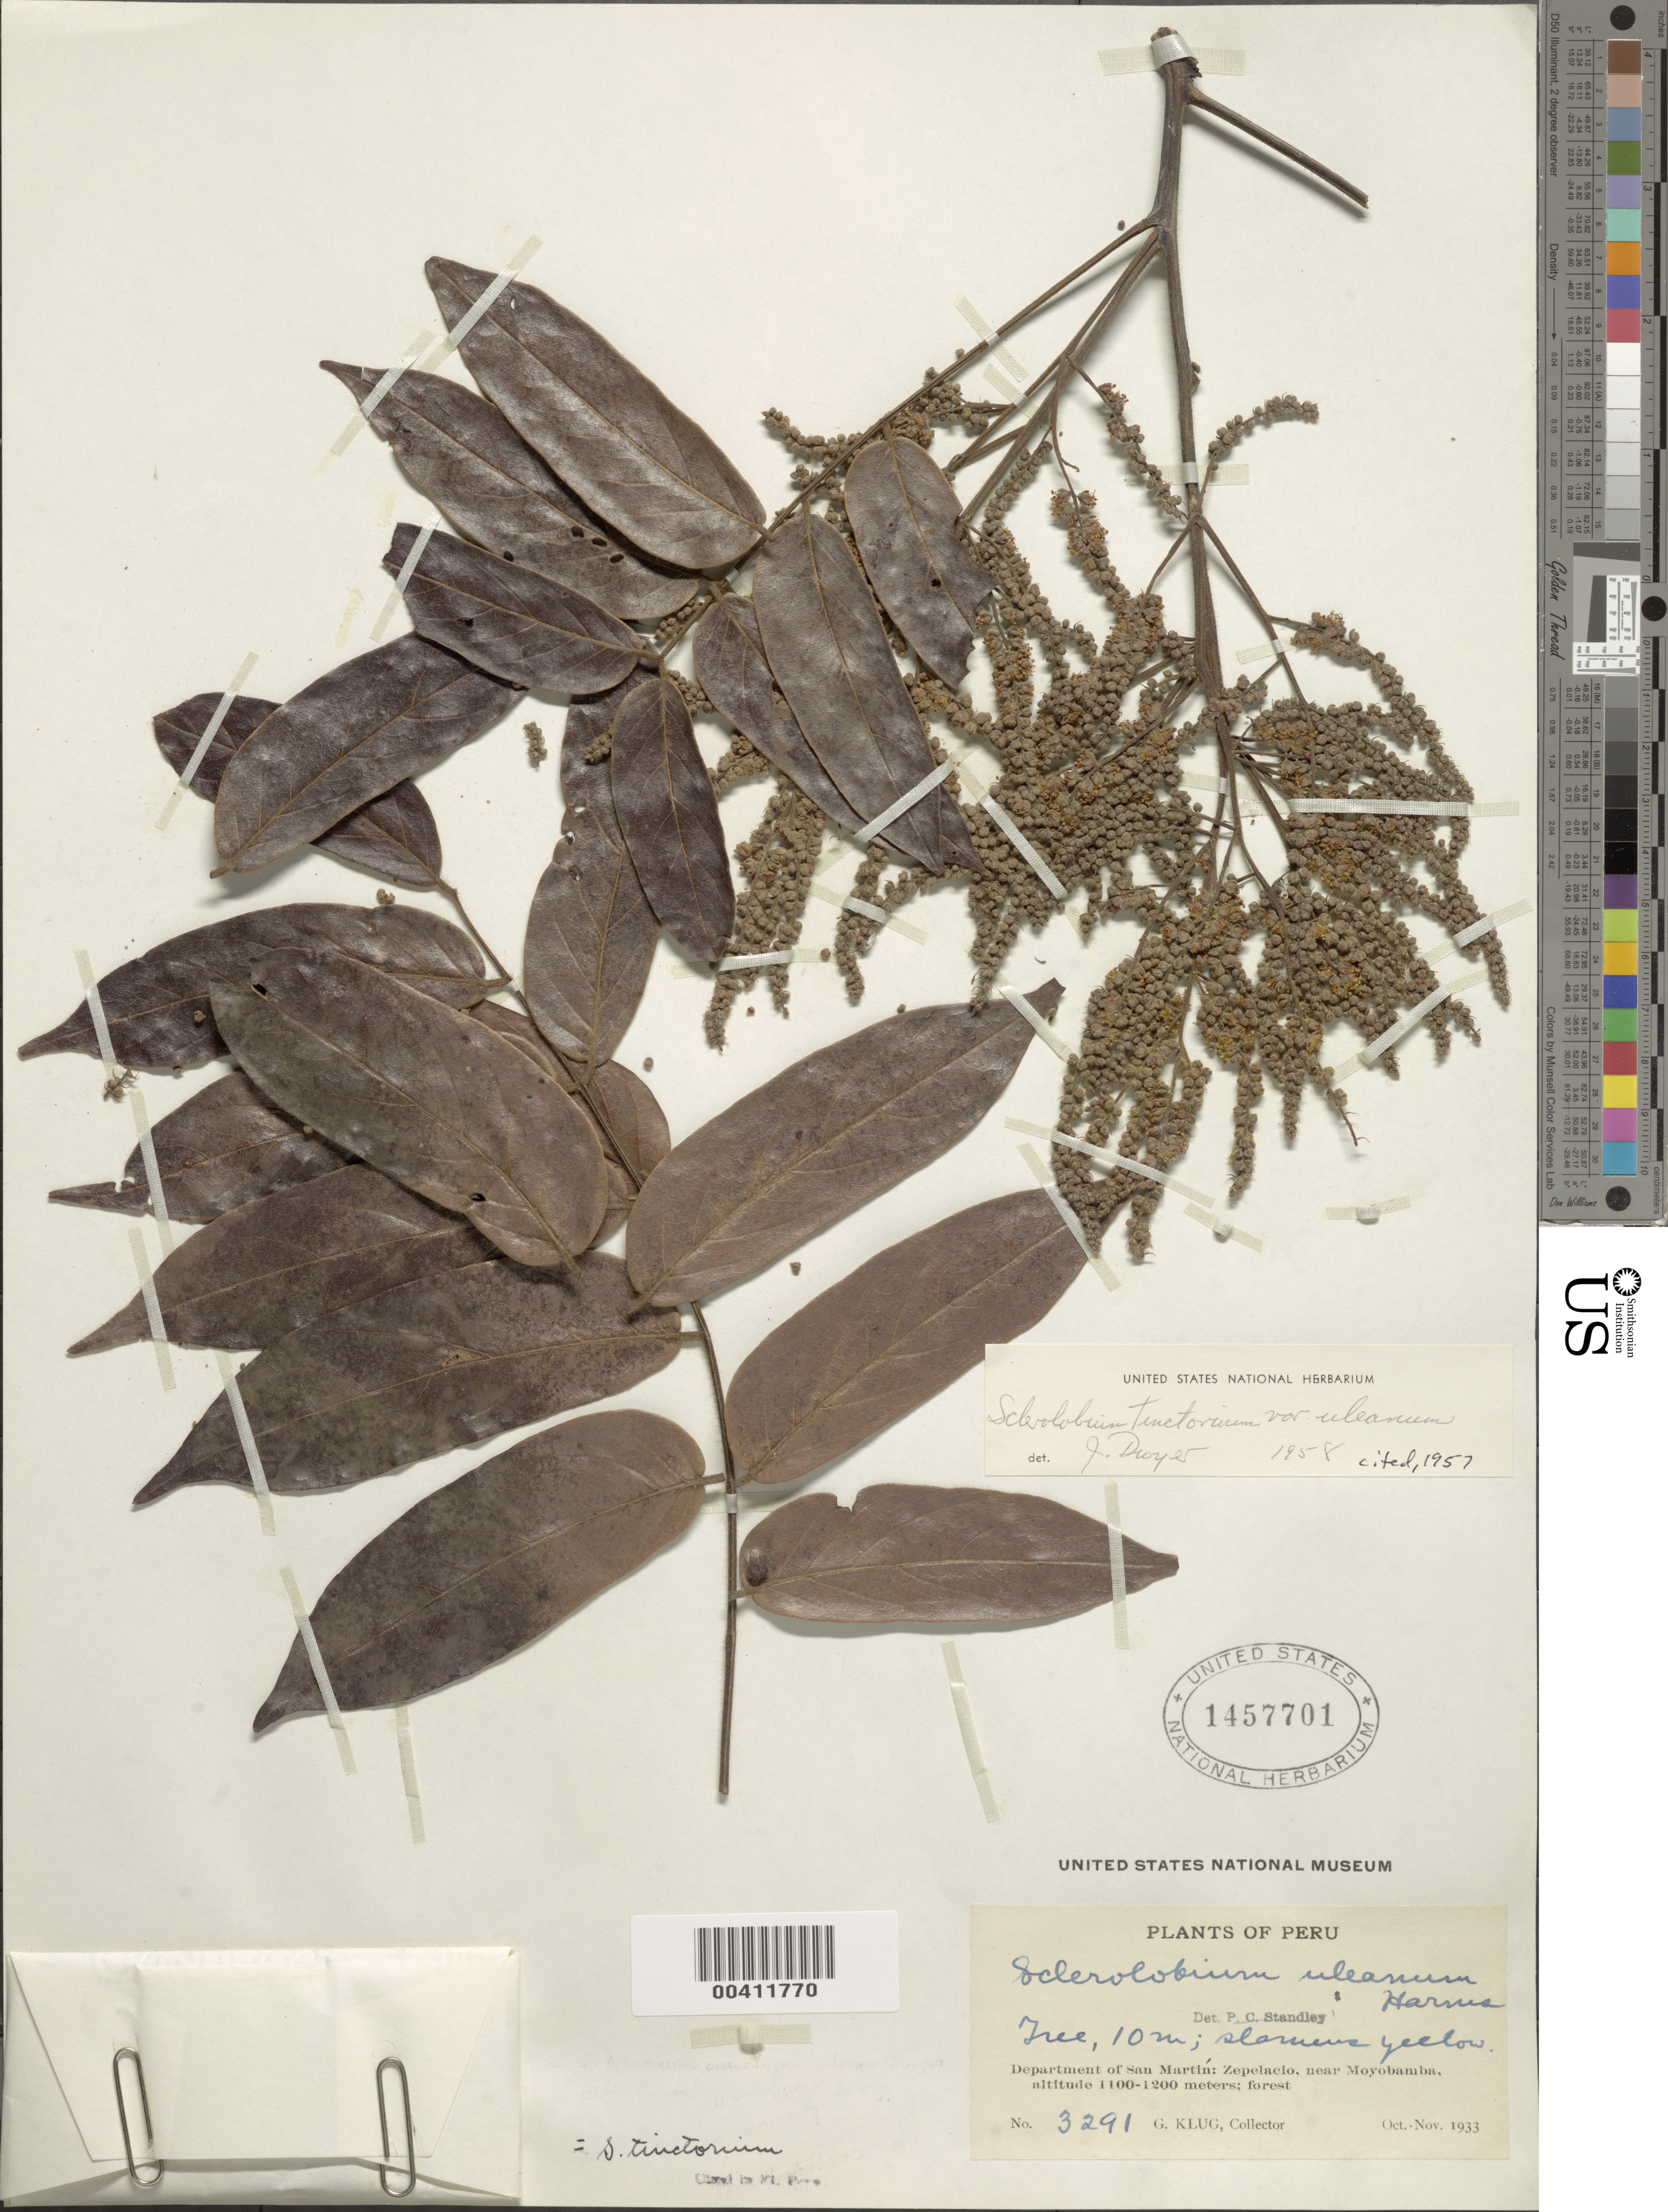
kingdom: Plantae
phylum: Tracheophyta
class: Magnoliopsida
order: Fabales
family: Fabaceae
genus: Tachigali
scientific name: Tachigali guianensis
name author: (Benth.) Zarucchi & Herend.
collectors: G. Klug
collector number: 3291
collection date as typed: Oct 1933 to -- Nov 1933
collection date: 1933-10/1933-11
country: Peru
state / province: San Martín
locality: Zepelacio, near moyobamba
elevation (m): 1100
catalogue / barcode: US 1457701